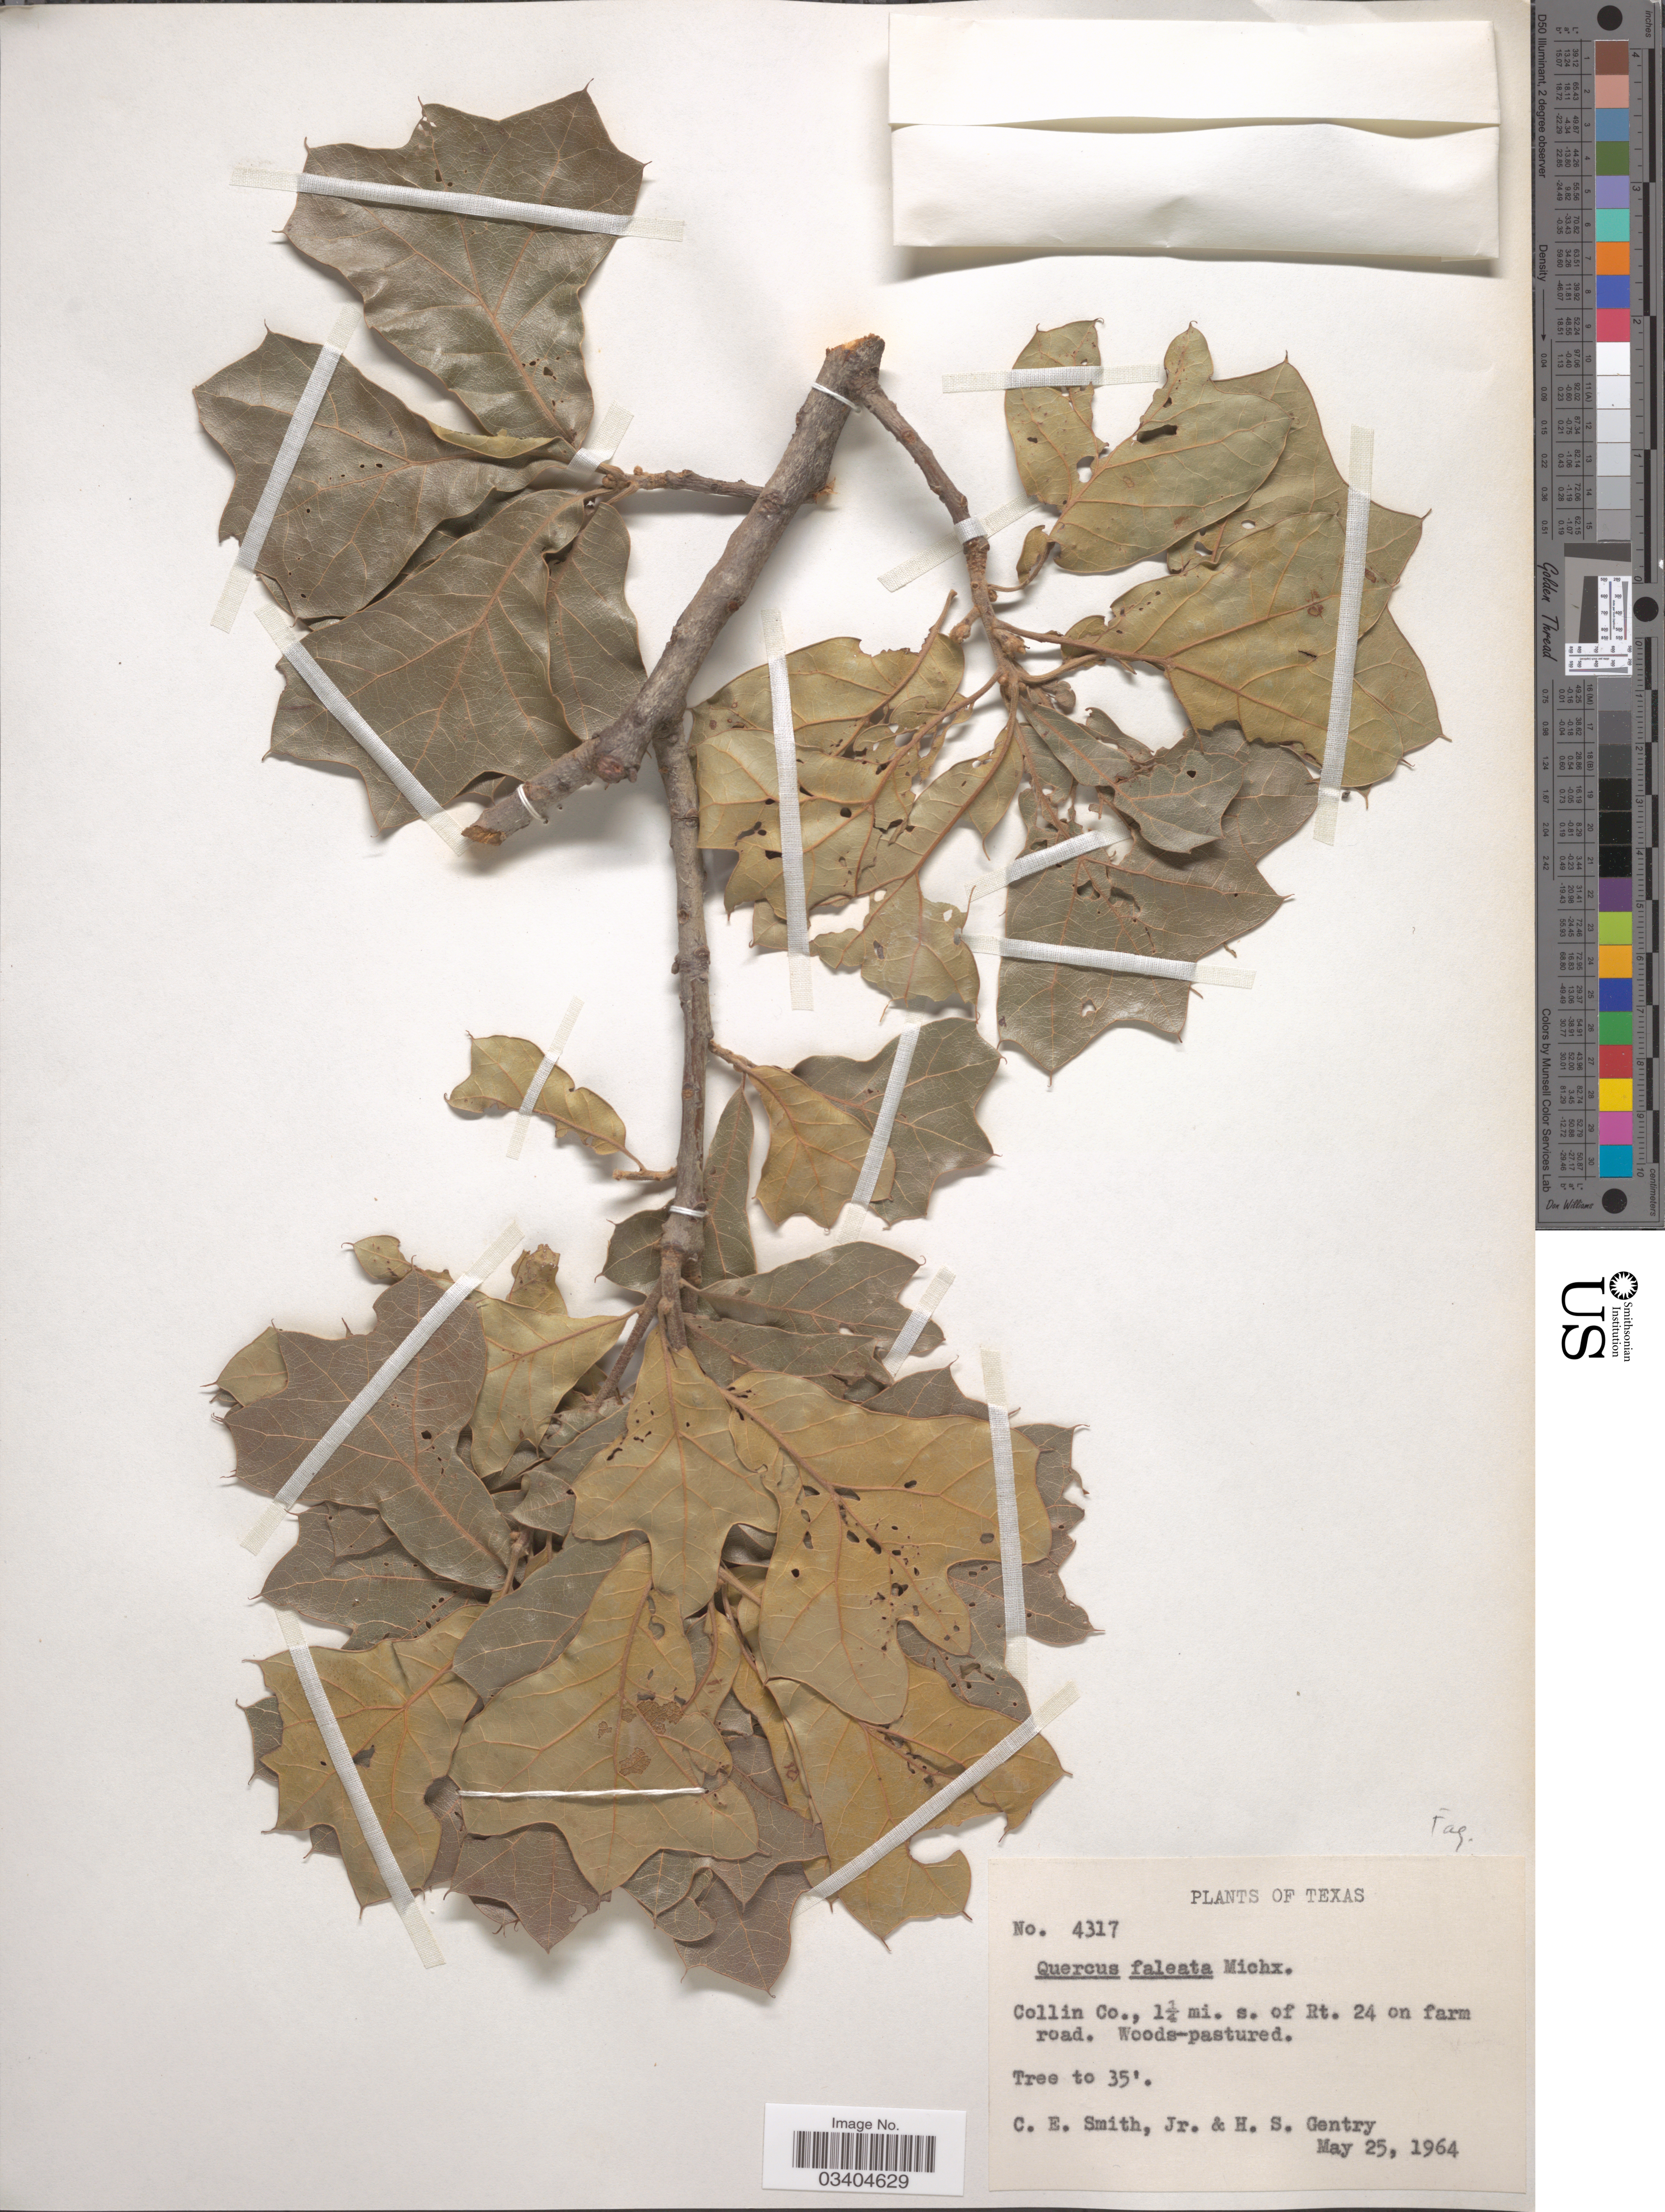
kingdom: Plantae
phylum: Tracheophyta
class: Magnoliopsida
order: Fagales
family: Fagaceae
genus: Quercus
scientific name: Quercus falcata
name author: Michx.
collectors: C. E. Smith Jr. & H. S. Gentry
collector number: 4317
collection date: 1964-05-25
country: United States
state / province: Texas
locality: Collin Co., 1¼ mi. s. of Rt. 24 on farm road.